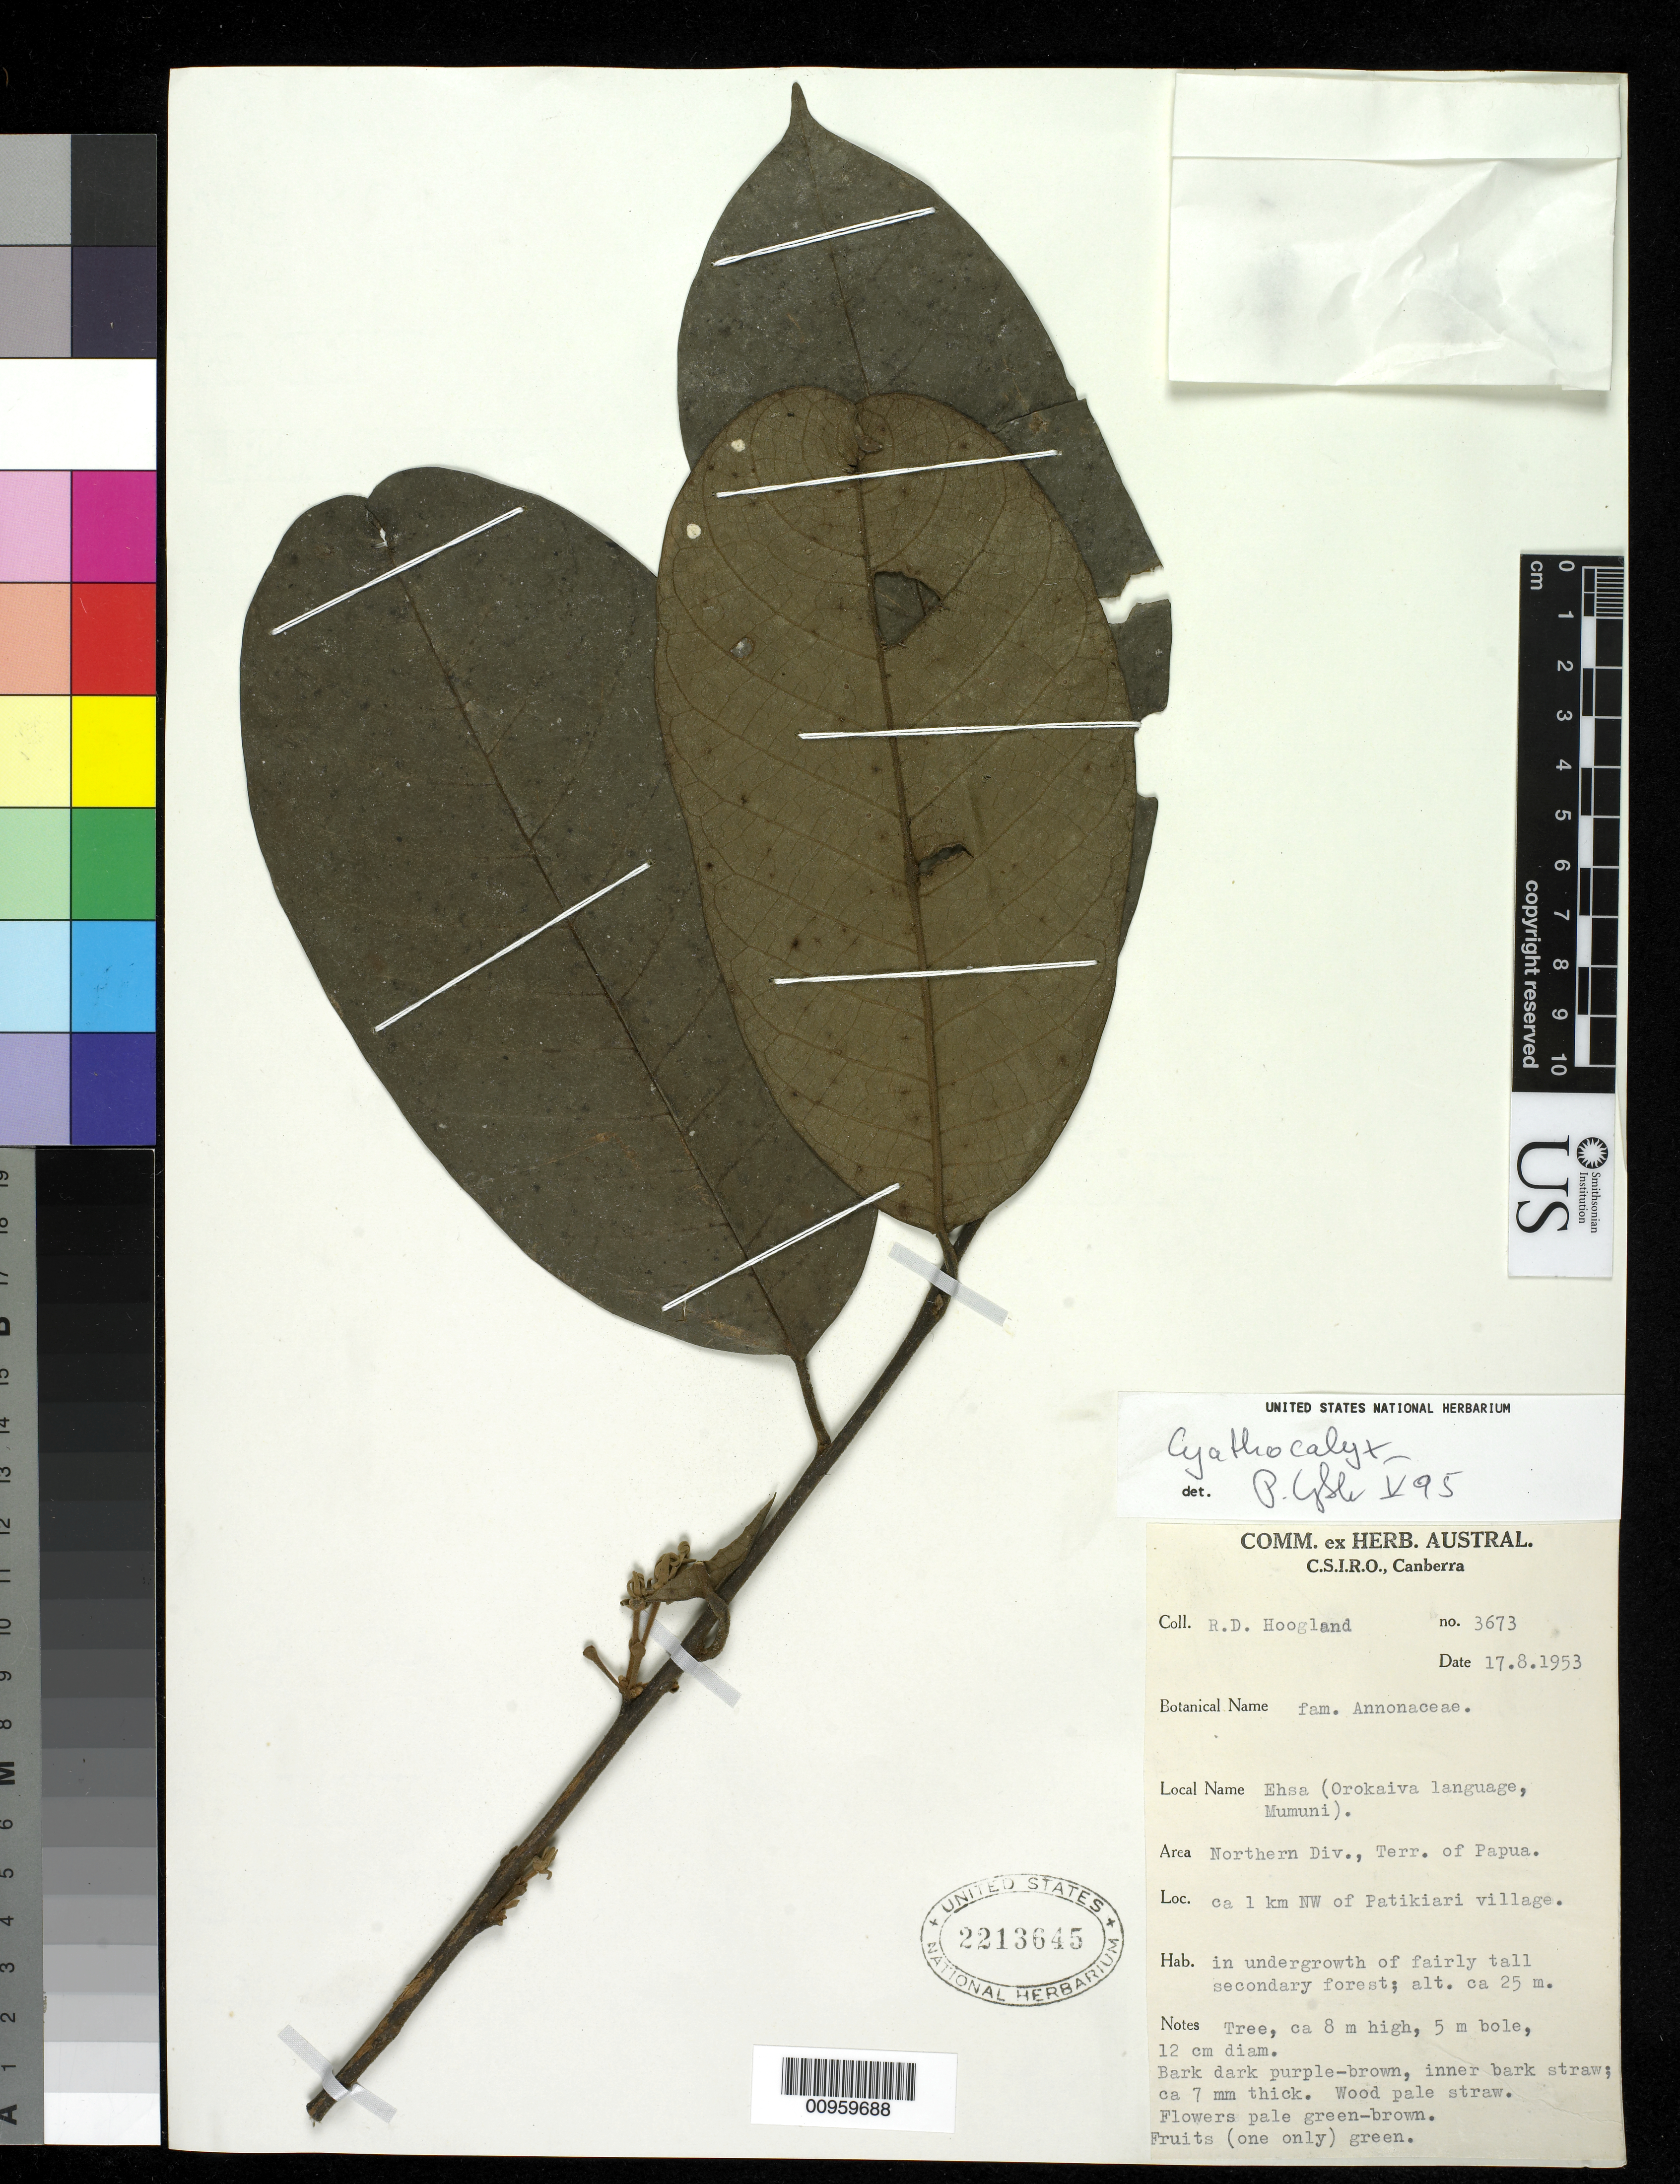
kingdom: Plantae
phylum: Tracheophyta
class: Magnoliopsida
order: Magnoliales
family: Annonaceae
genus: Drepananthus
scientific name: Drepananthus polycarpus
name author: (C.T. White & W.D. Francis) Surveswaran & R.M.K. Saunders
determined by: Strong, Mark T., (BOT), Smithsonian Institution - National Museum of Natural History (UNITED STATES)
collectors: R. D. Hoogland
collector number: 3673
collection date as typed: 17 Aug 1953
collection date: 1953-08-17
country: Papua New Guinea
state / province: Northern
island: New Guinea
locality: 1 km NW of Patikiari village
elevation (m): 25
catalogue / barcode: US 2213645